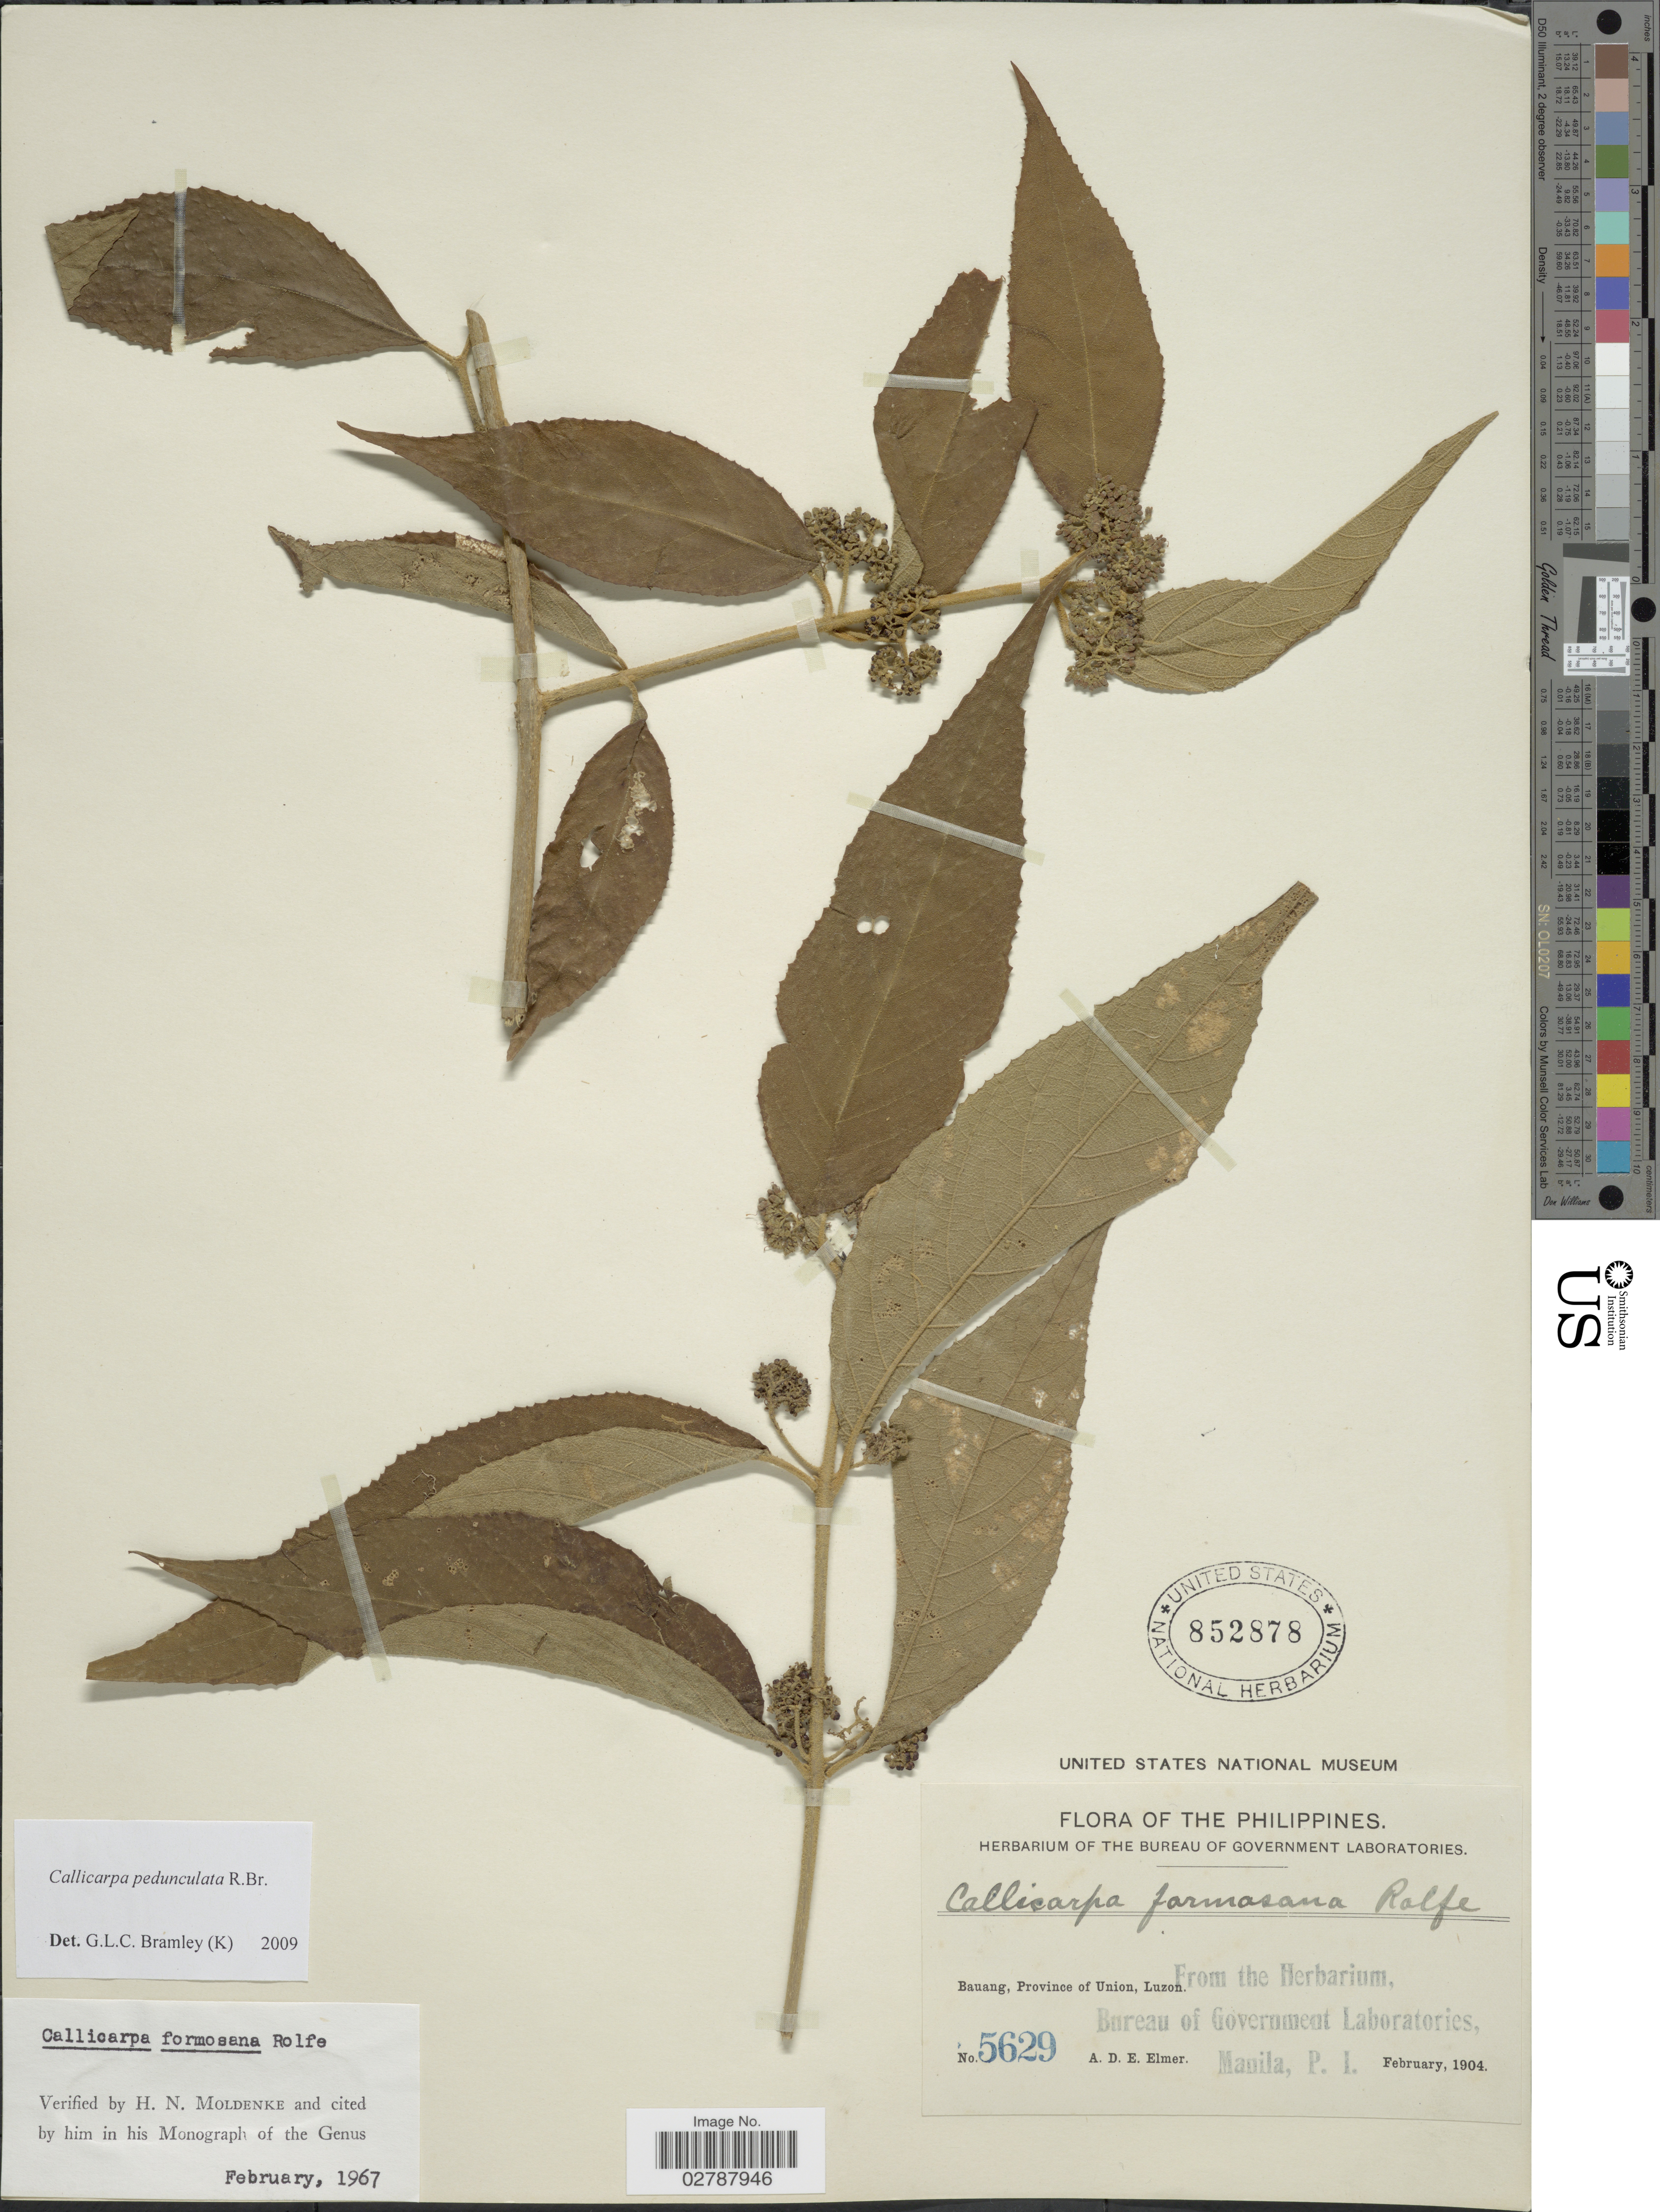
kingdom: Plantae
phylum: Tracheophyta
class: Magnoliopsida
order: Lamiales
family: Lamiaceae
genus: Callicarpa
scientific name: Callicarpa pedunculata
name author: R. Br.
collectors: A. D. E. Elmer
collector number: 5629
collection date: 1904-02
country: Philippines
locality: Bauang, Province of Union, Luzon.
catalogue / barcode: US 852878